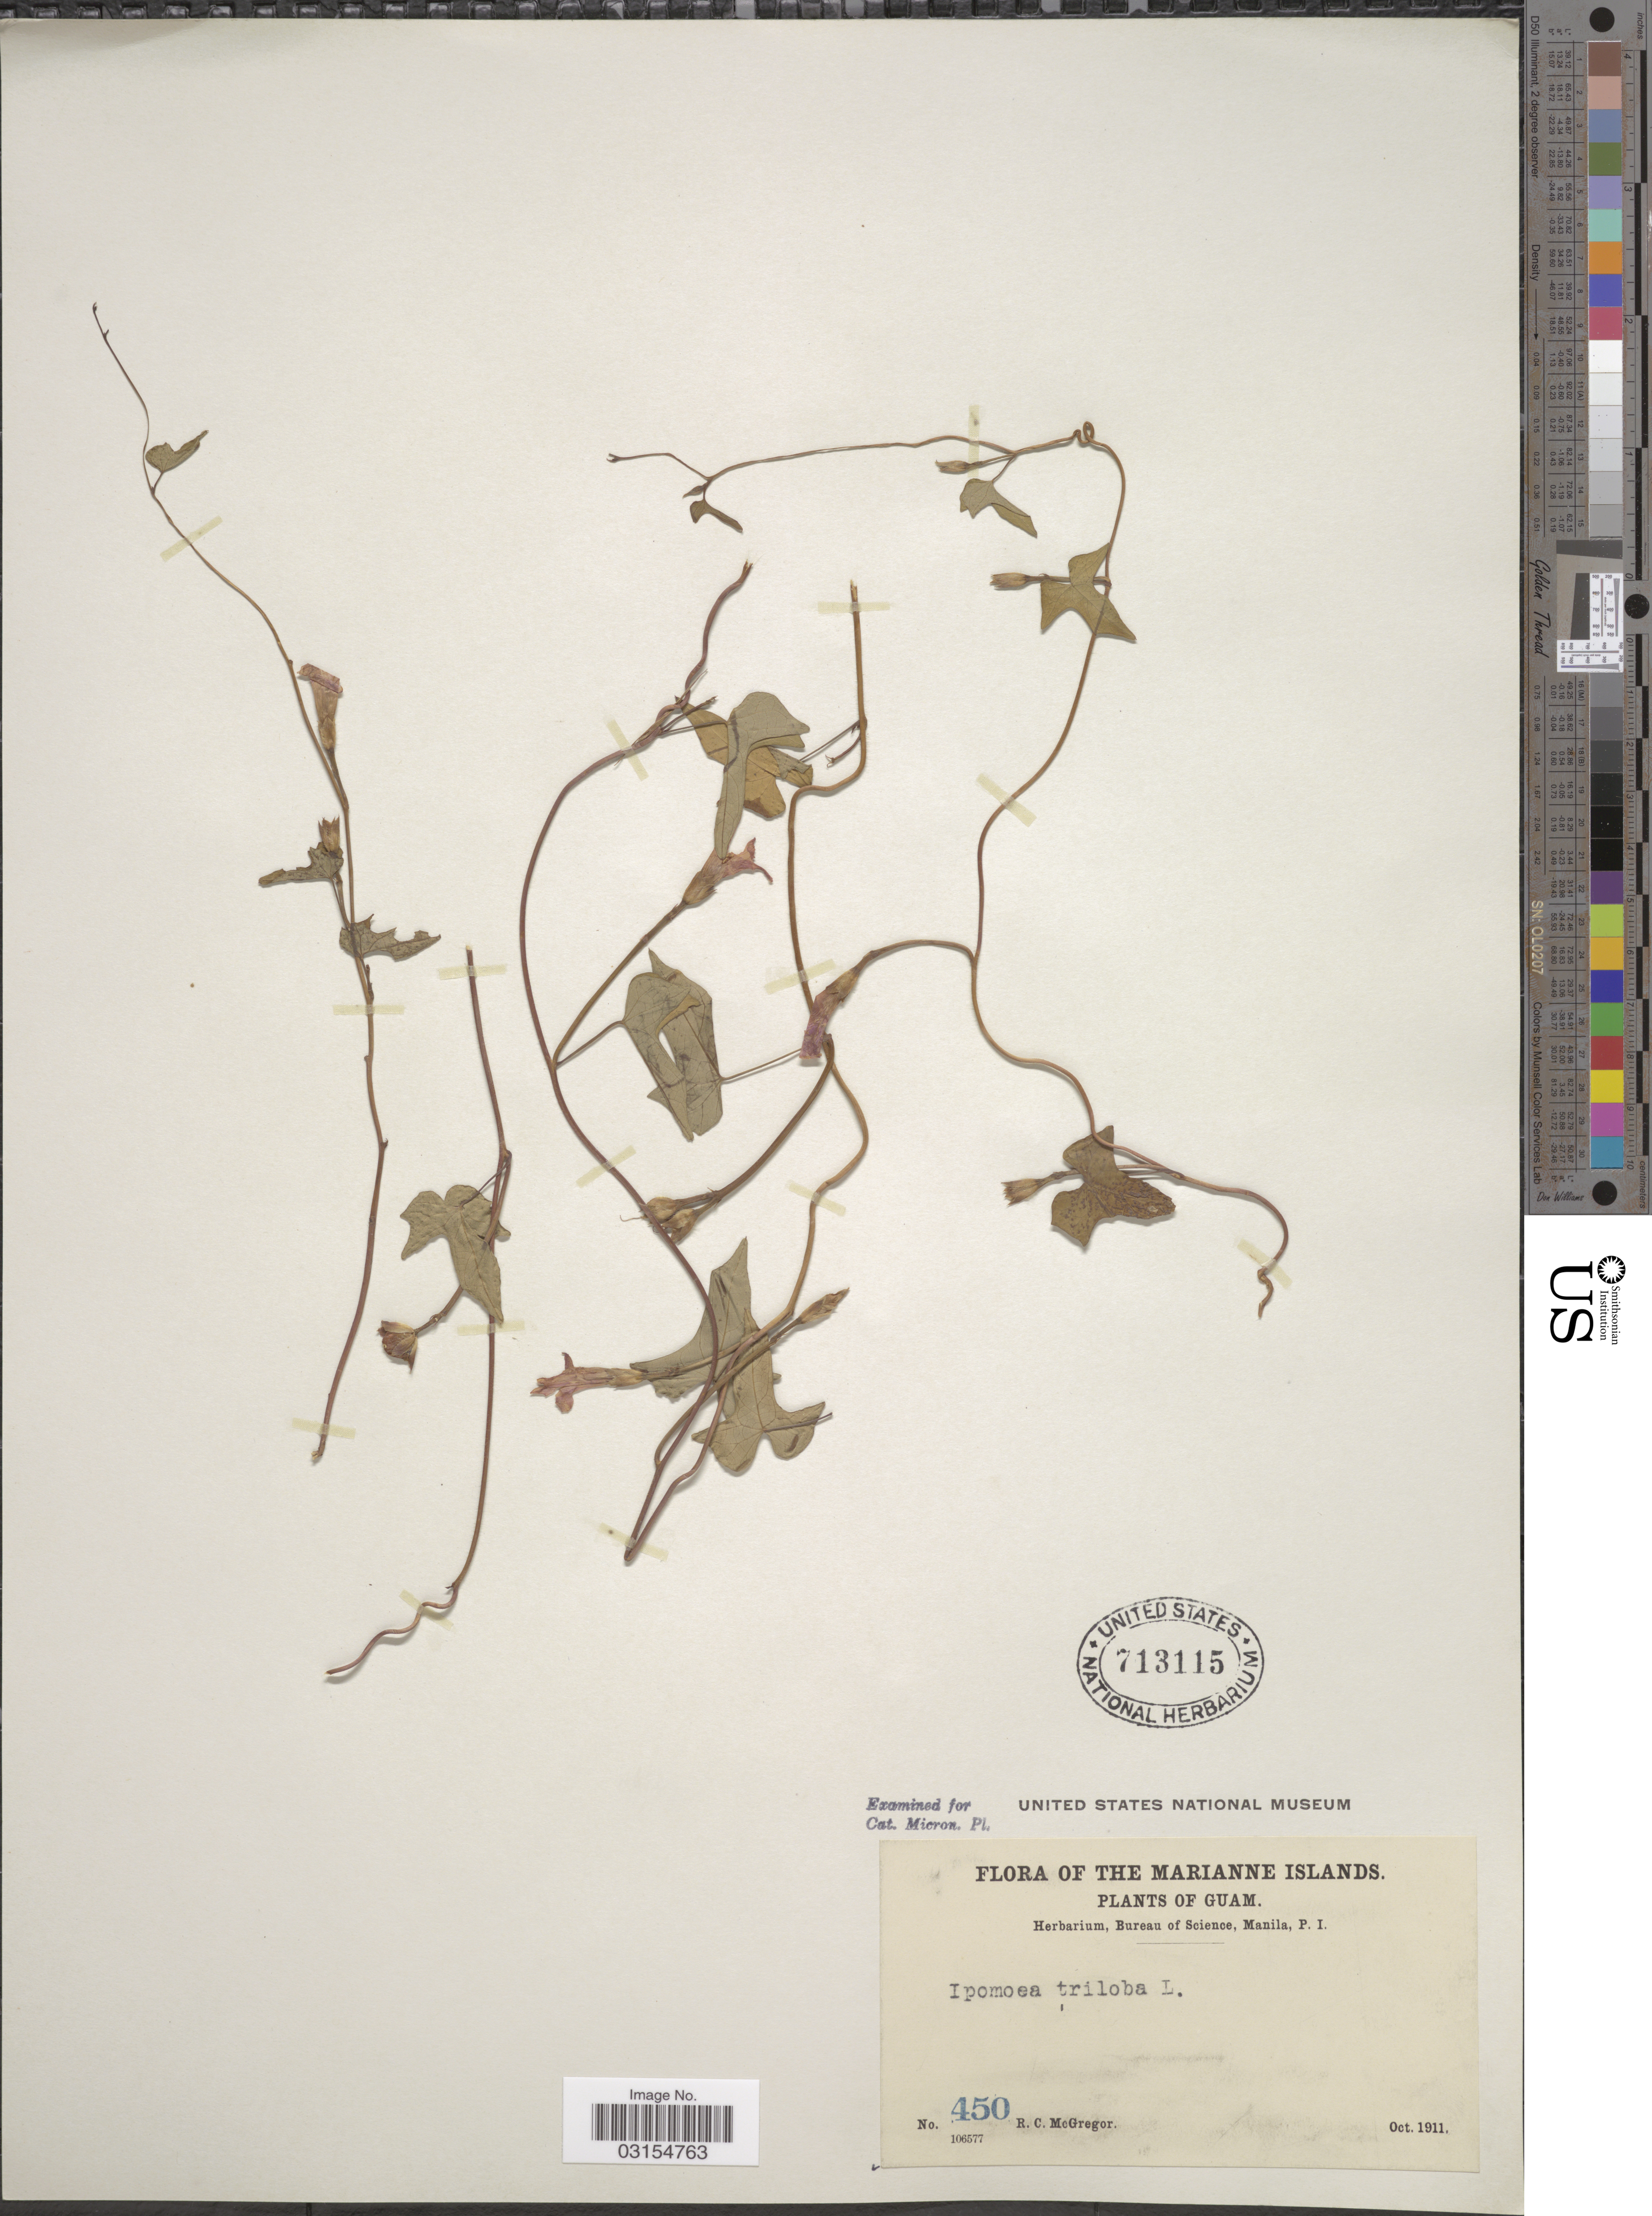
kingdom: Plantae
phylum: Tracheophyta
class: Magnoliopsida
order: Solanales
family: Convolvulaceae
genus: Ipomoea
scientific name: Ipomoea triloba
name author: L.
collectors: R. C. McGregor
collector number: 450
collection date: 1911-10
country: Guam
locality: The Marianne Islands.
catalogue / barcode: US 713115